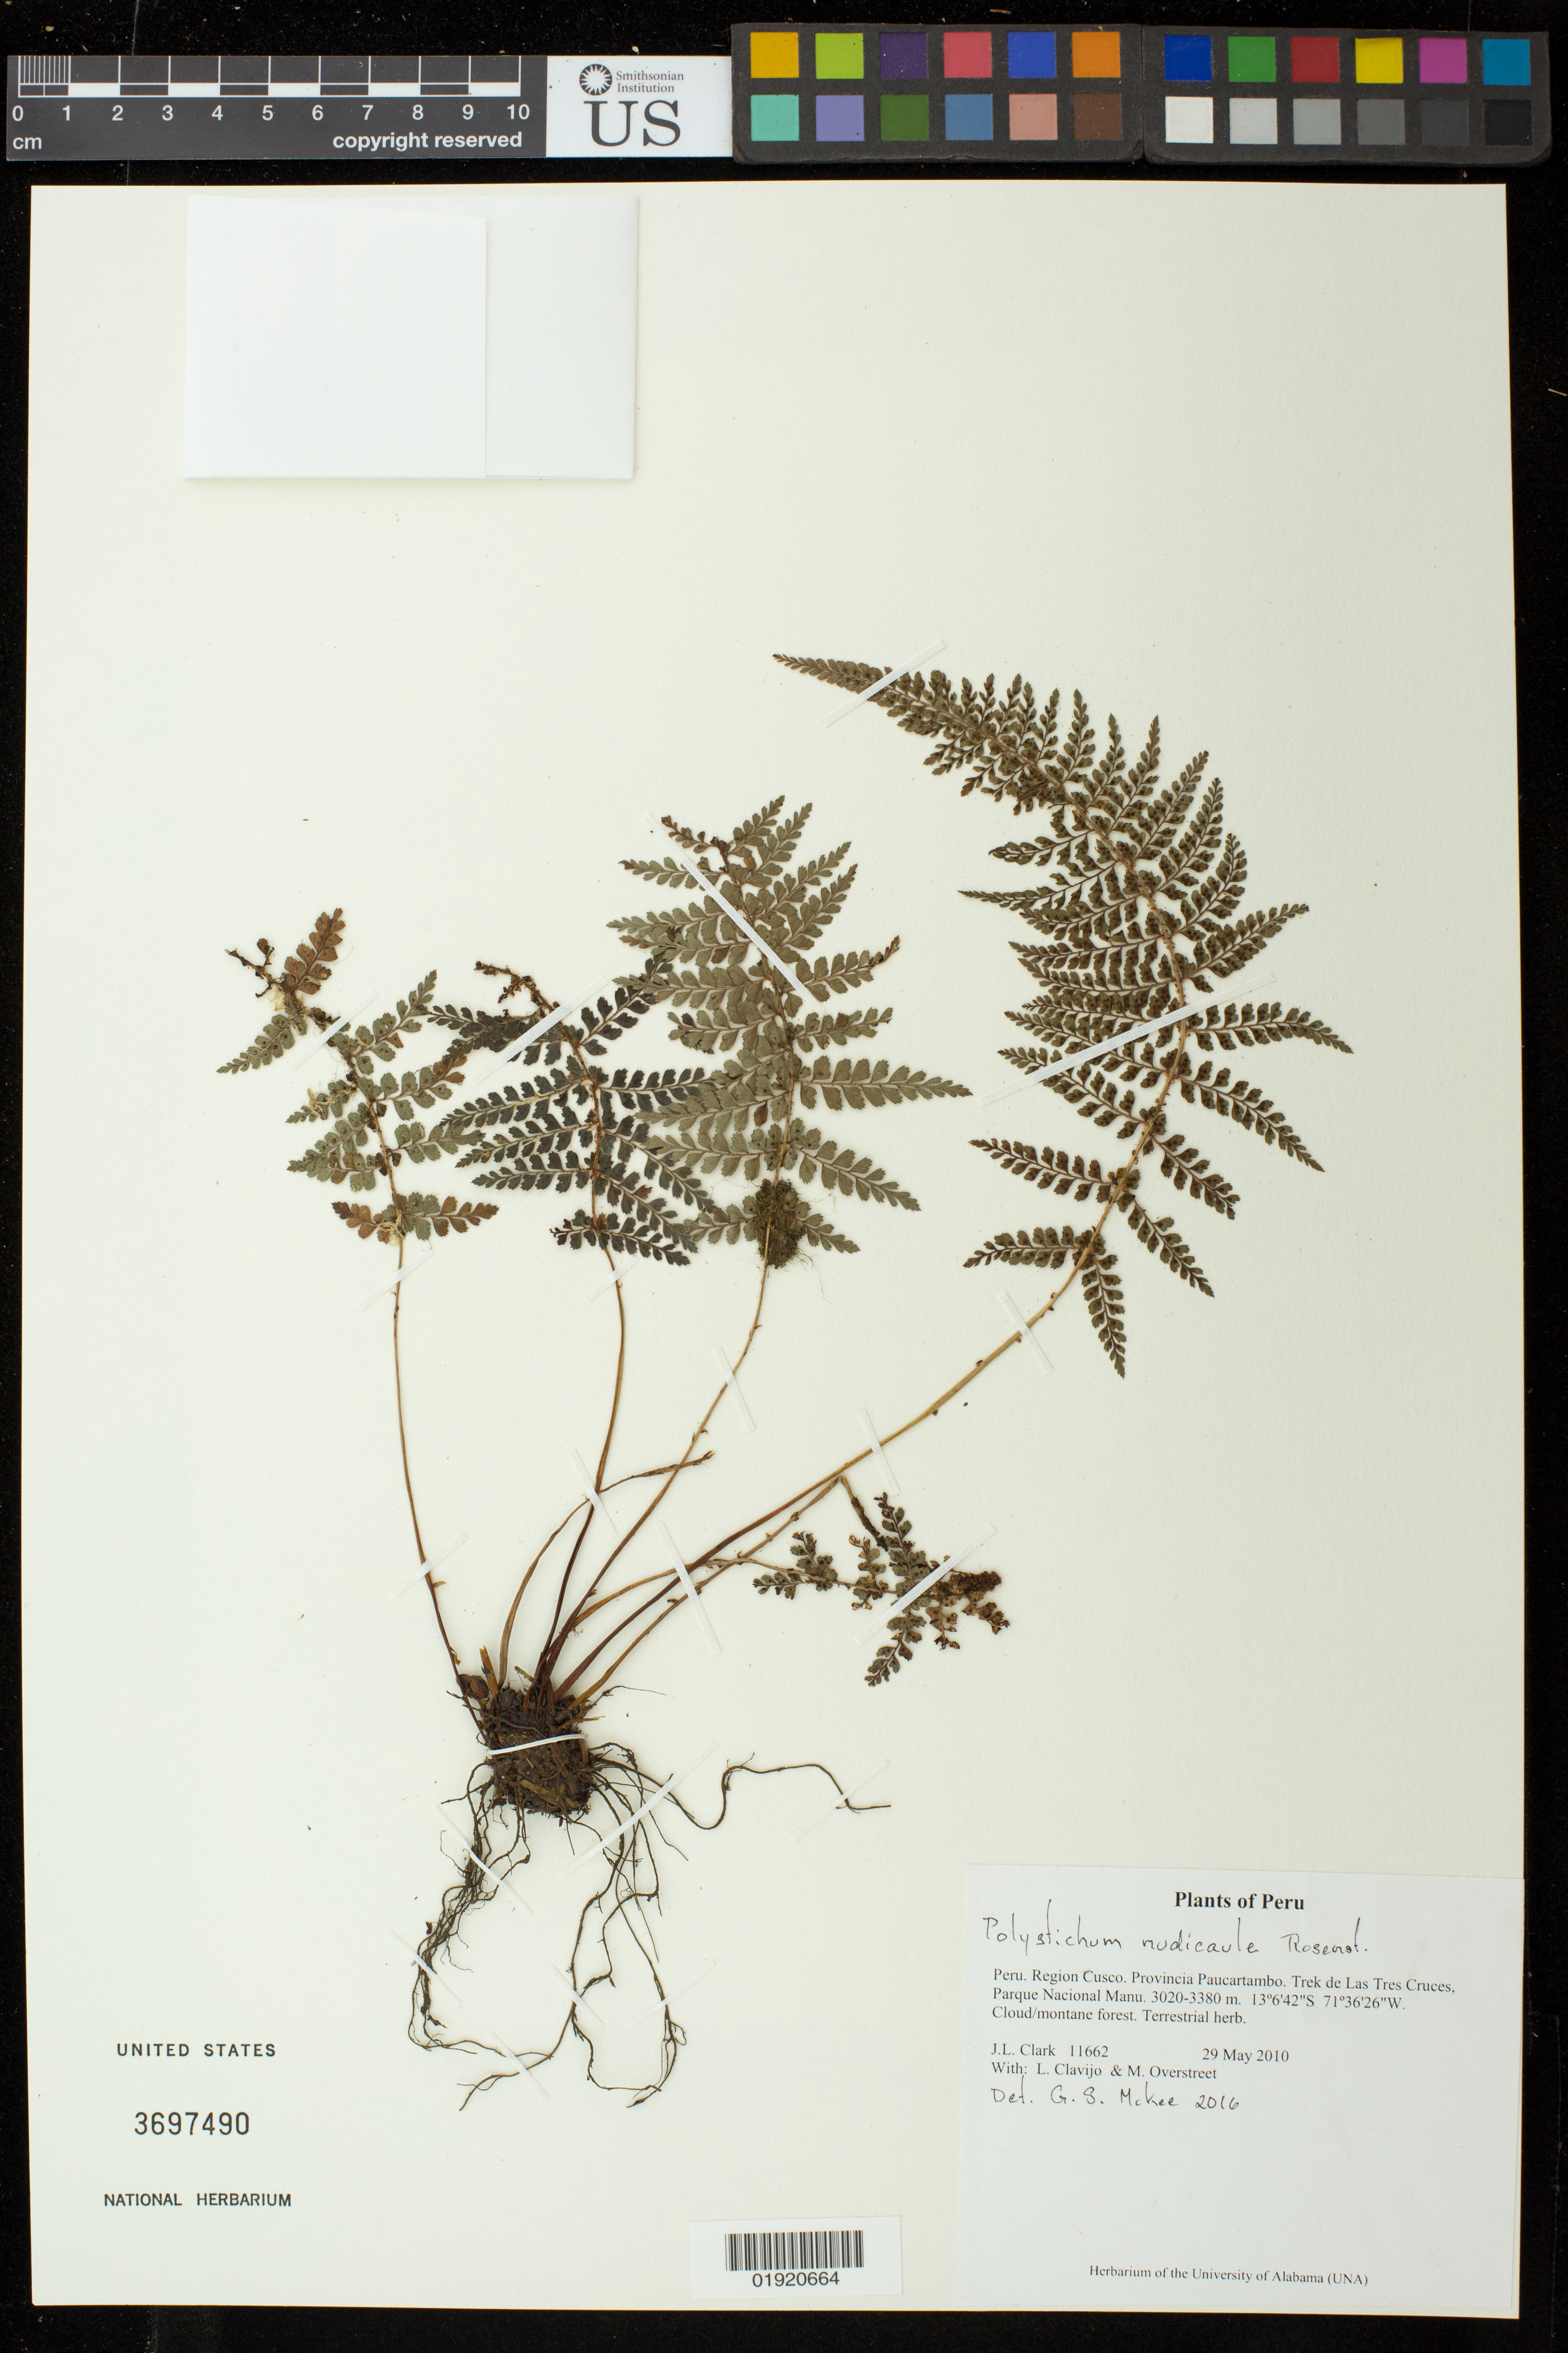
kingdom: Plantae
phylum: Tracheophyta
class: Polypodiopsida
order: Polypodiales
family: Dryopteridaceae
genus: Polystichum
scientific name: Polystichum nudicaule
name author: Rosenst.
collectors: J. L. Clark, L. Clavijo & M. Overstreet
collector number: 11662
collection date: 2010-05-29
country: Peru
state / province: Cusco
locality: Peru. Region Cusco. Provincia Paucartambo. Trek de Las Tres Cruces, Parque Nacional Manu.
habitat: Cloud/montane forest.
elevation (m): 3020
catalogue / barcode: US 3697490